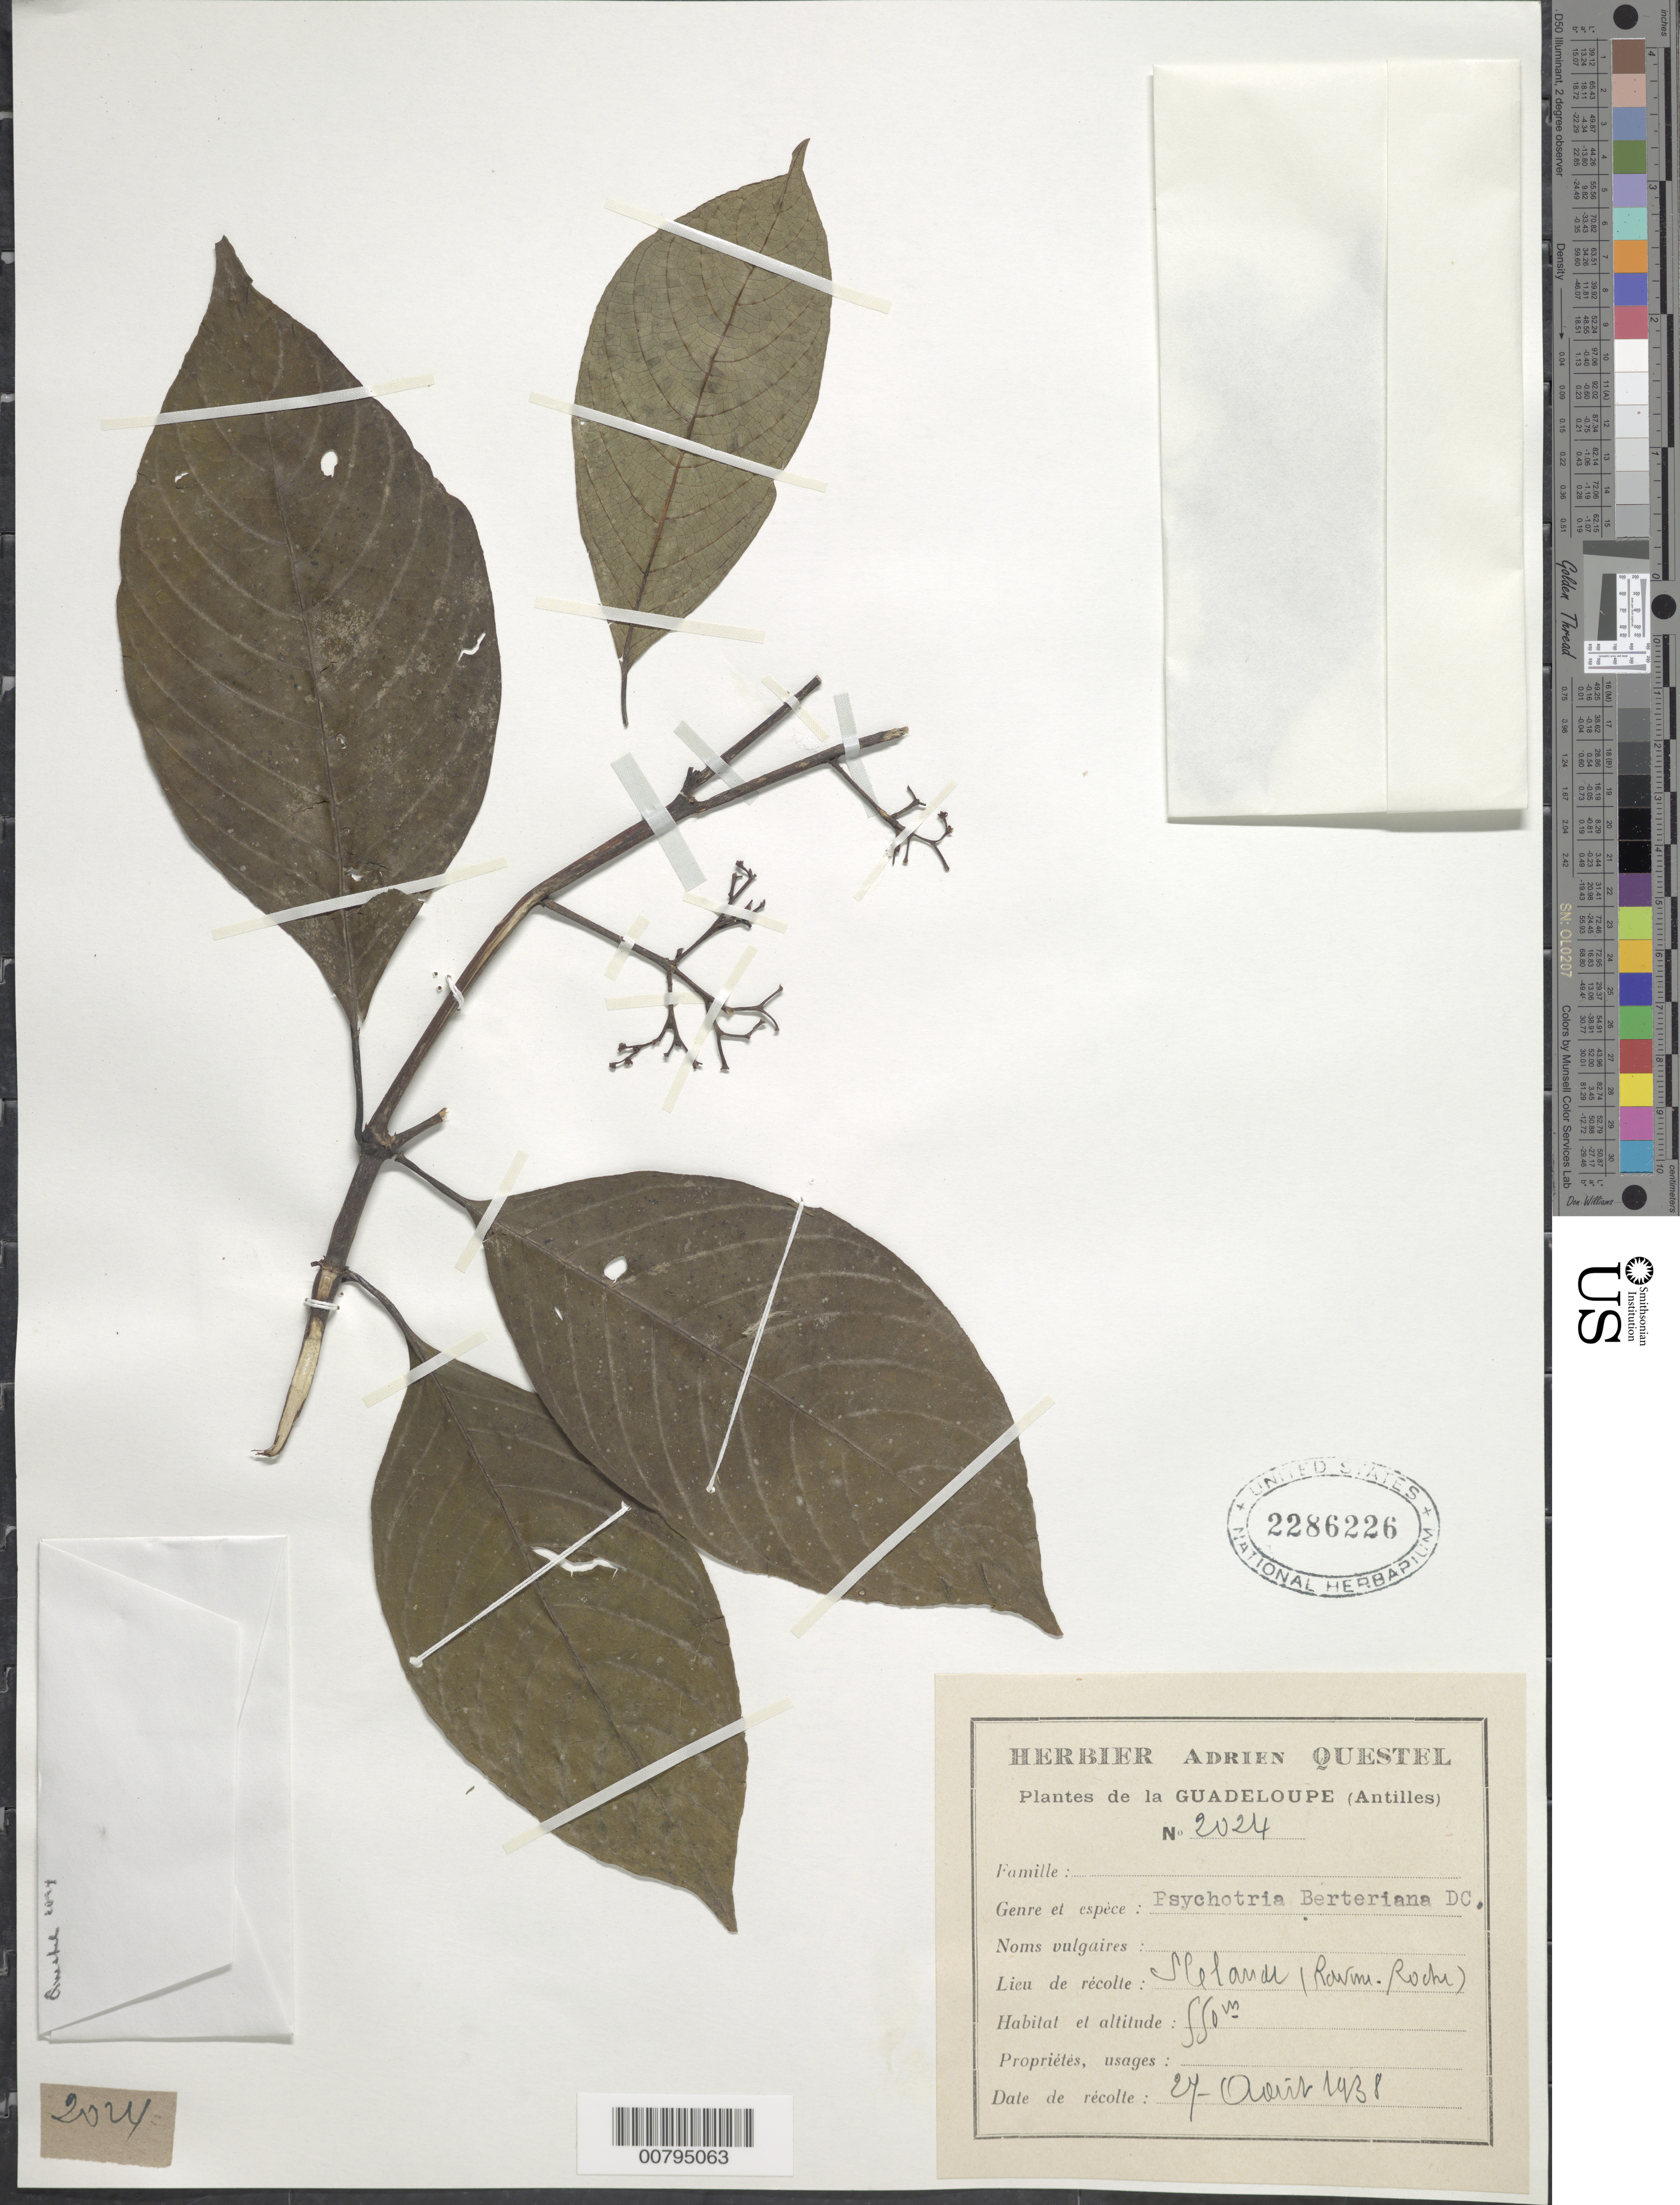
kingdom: Plantae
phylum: Tracheophyta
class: Magnoliopsida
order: Gentianales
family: Rubiaceae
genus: Psychotria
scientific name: Psychotria berteroana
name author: DC.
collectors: A. Questel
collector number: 2024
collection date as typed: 24 Apr 1938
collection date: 1938-04-24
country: Guadeloupe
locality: Slelanu (sp?)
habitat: Ravine.Roche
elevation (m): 550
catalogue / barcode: US 2286226